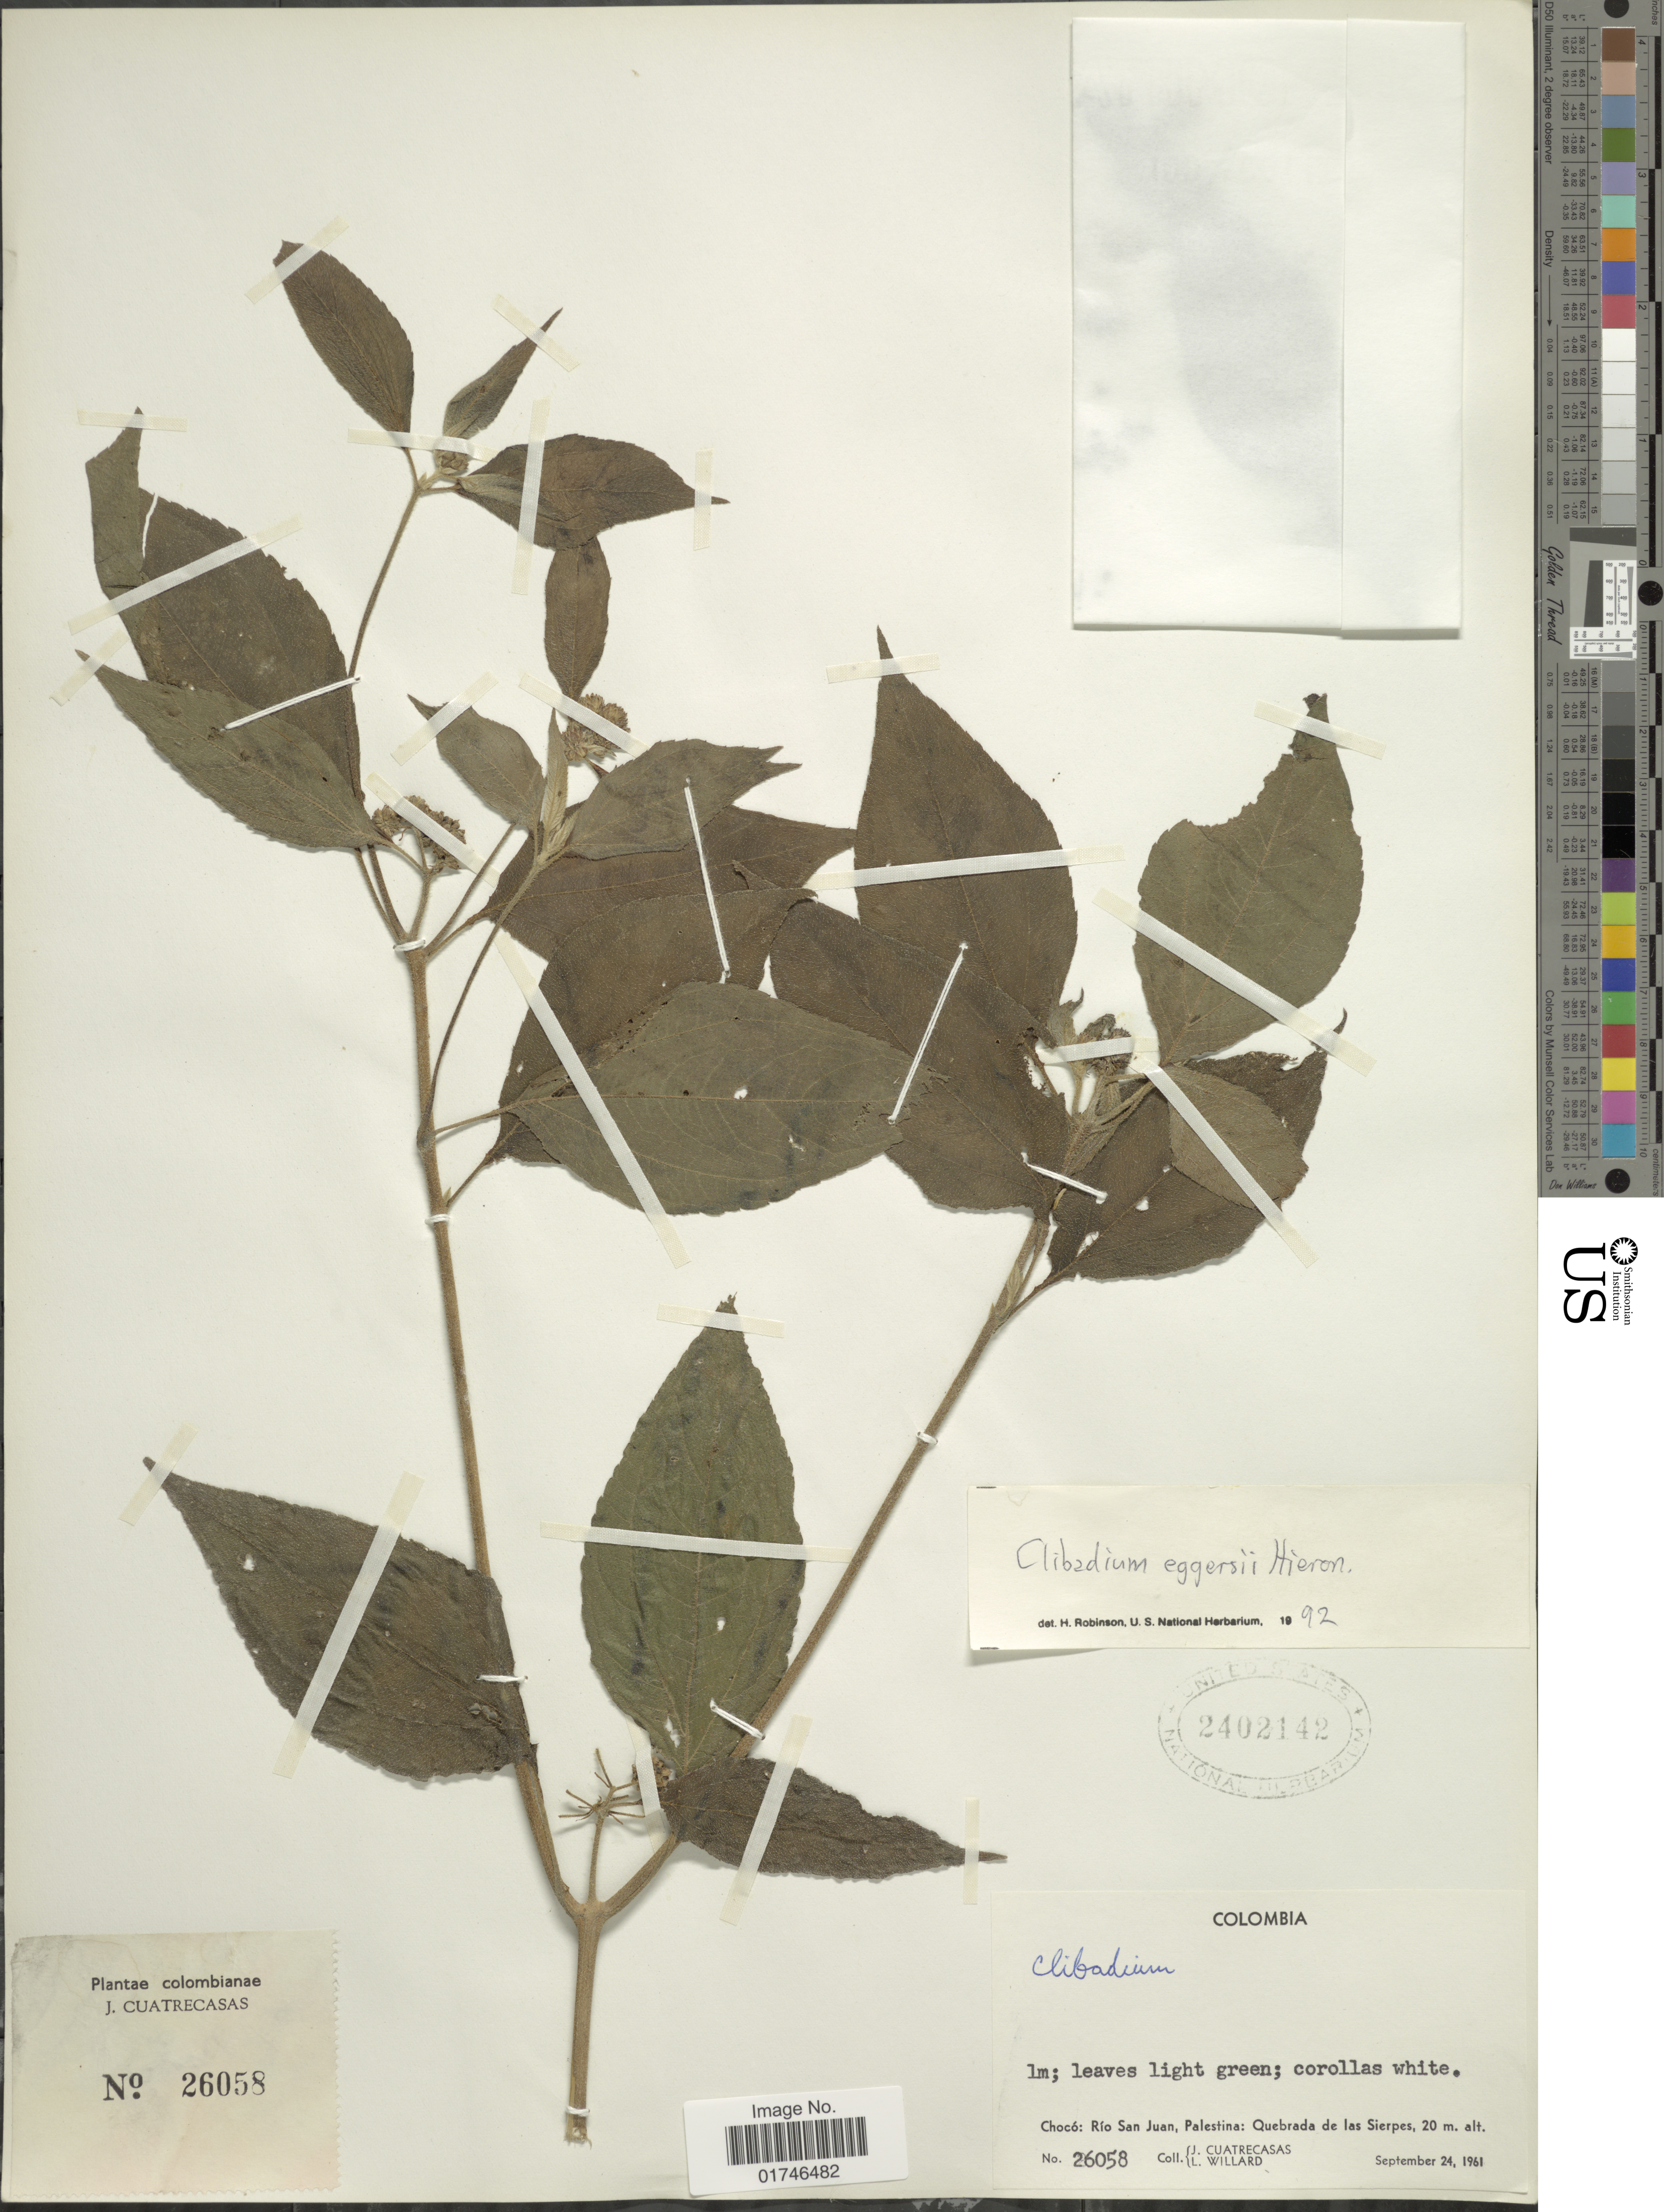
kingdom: Plantae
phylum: Tracheophyta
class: Magnoliopsida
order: Asterales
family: Asteraceae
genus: Clibadium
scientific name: Clibadium eggersii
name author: Hieron.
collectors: J. Cuatrecasas & L. Willard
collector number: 26058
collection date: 1961-09-24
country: Colombia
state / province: Chocó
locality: Choco: Rio San Juan, Palestina: Quebrada de las Sierpes.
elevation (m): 20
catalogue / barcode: US 2402142